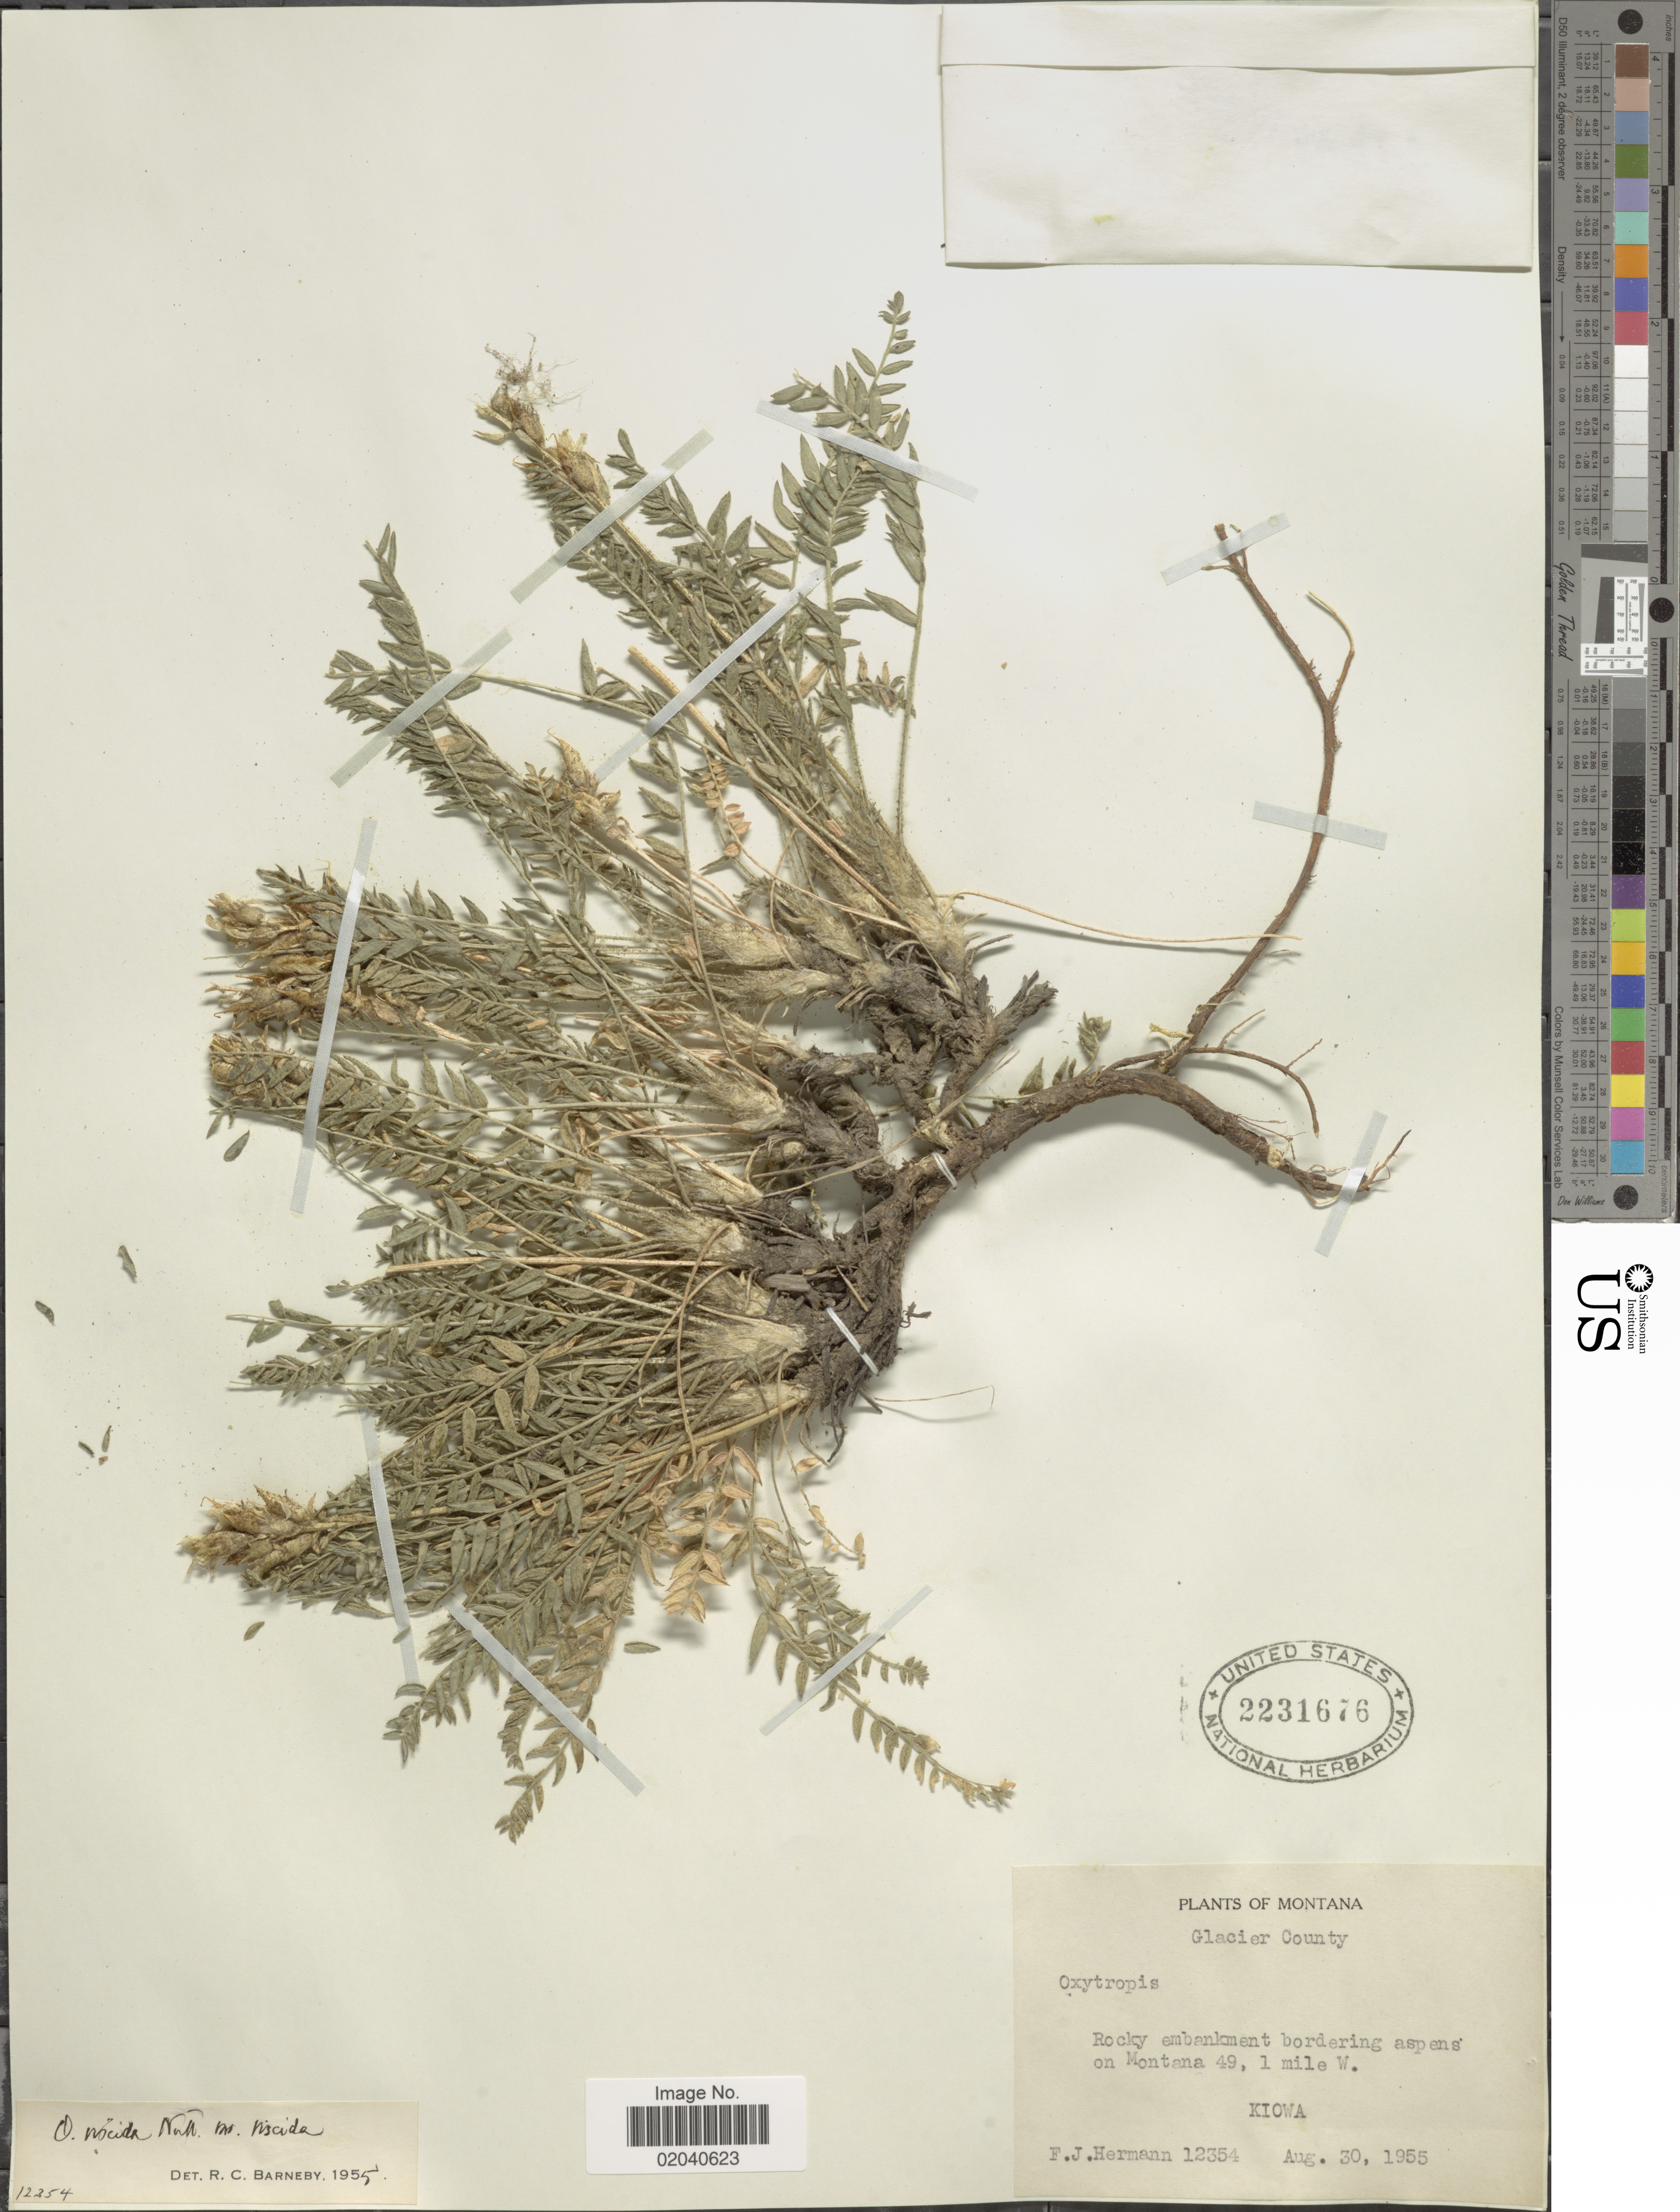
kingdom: Plantae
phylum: Tracheophyta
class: Magnoliopsida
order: Fabales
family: Fabaceae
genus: Oxytropis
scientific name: Oxytropis viscida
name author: Nutt.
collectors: F. J. Hermann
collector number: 12354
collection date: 1955-08-30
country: United States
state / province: Montana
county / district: Glacier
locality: Rocky embankment bordering aspens on Montana 49, 1 mile W., Kiowa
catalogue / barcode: US 2231676